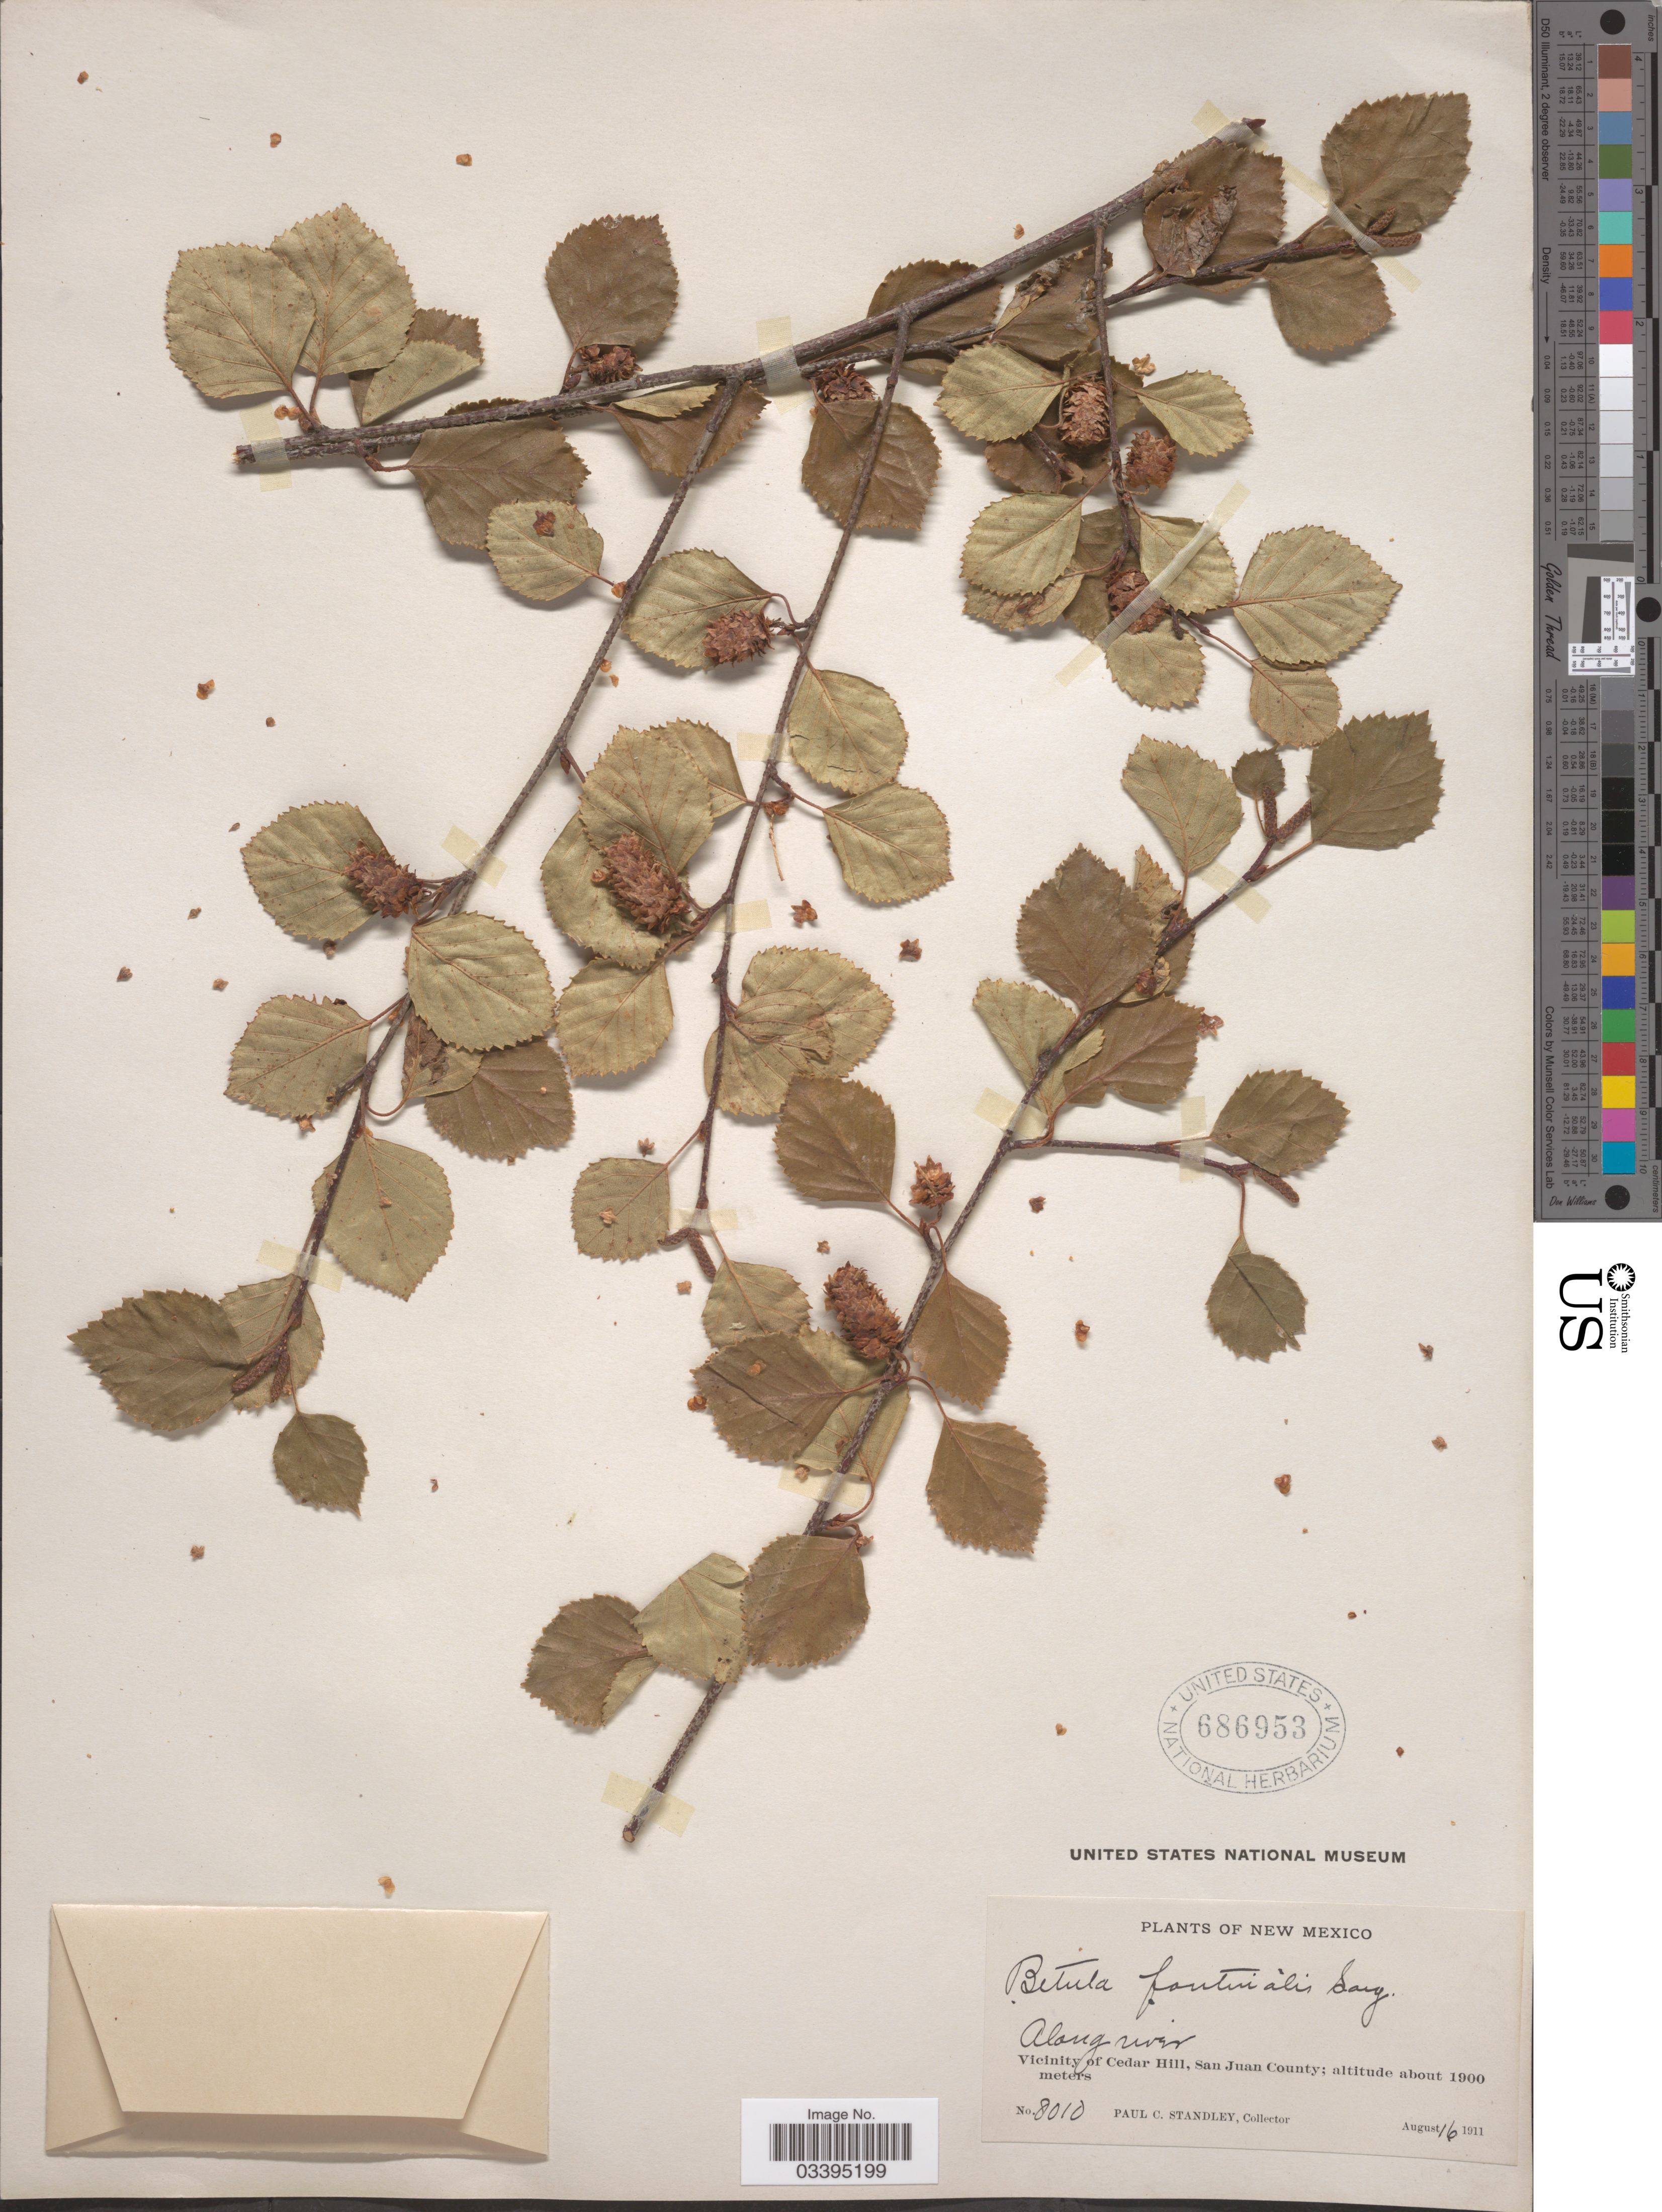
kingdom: Plantae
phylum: Tracheophyta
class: Magnoliopsida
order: Fagales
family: Betulaceae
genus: Betula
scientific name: Betula fontinalis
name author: Sarg.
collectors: P. C. Standley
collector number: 8010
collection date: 1911-08-16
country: United States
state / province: New Mexico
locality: Along river. Vicinity of Cedar Hill, San Juan County.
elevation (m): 1900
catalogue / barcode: US 686953